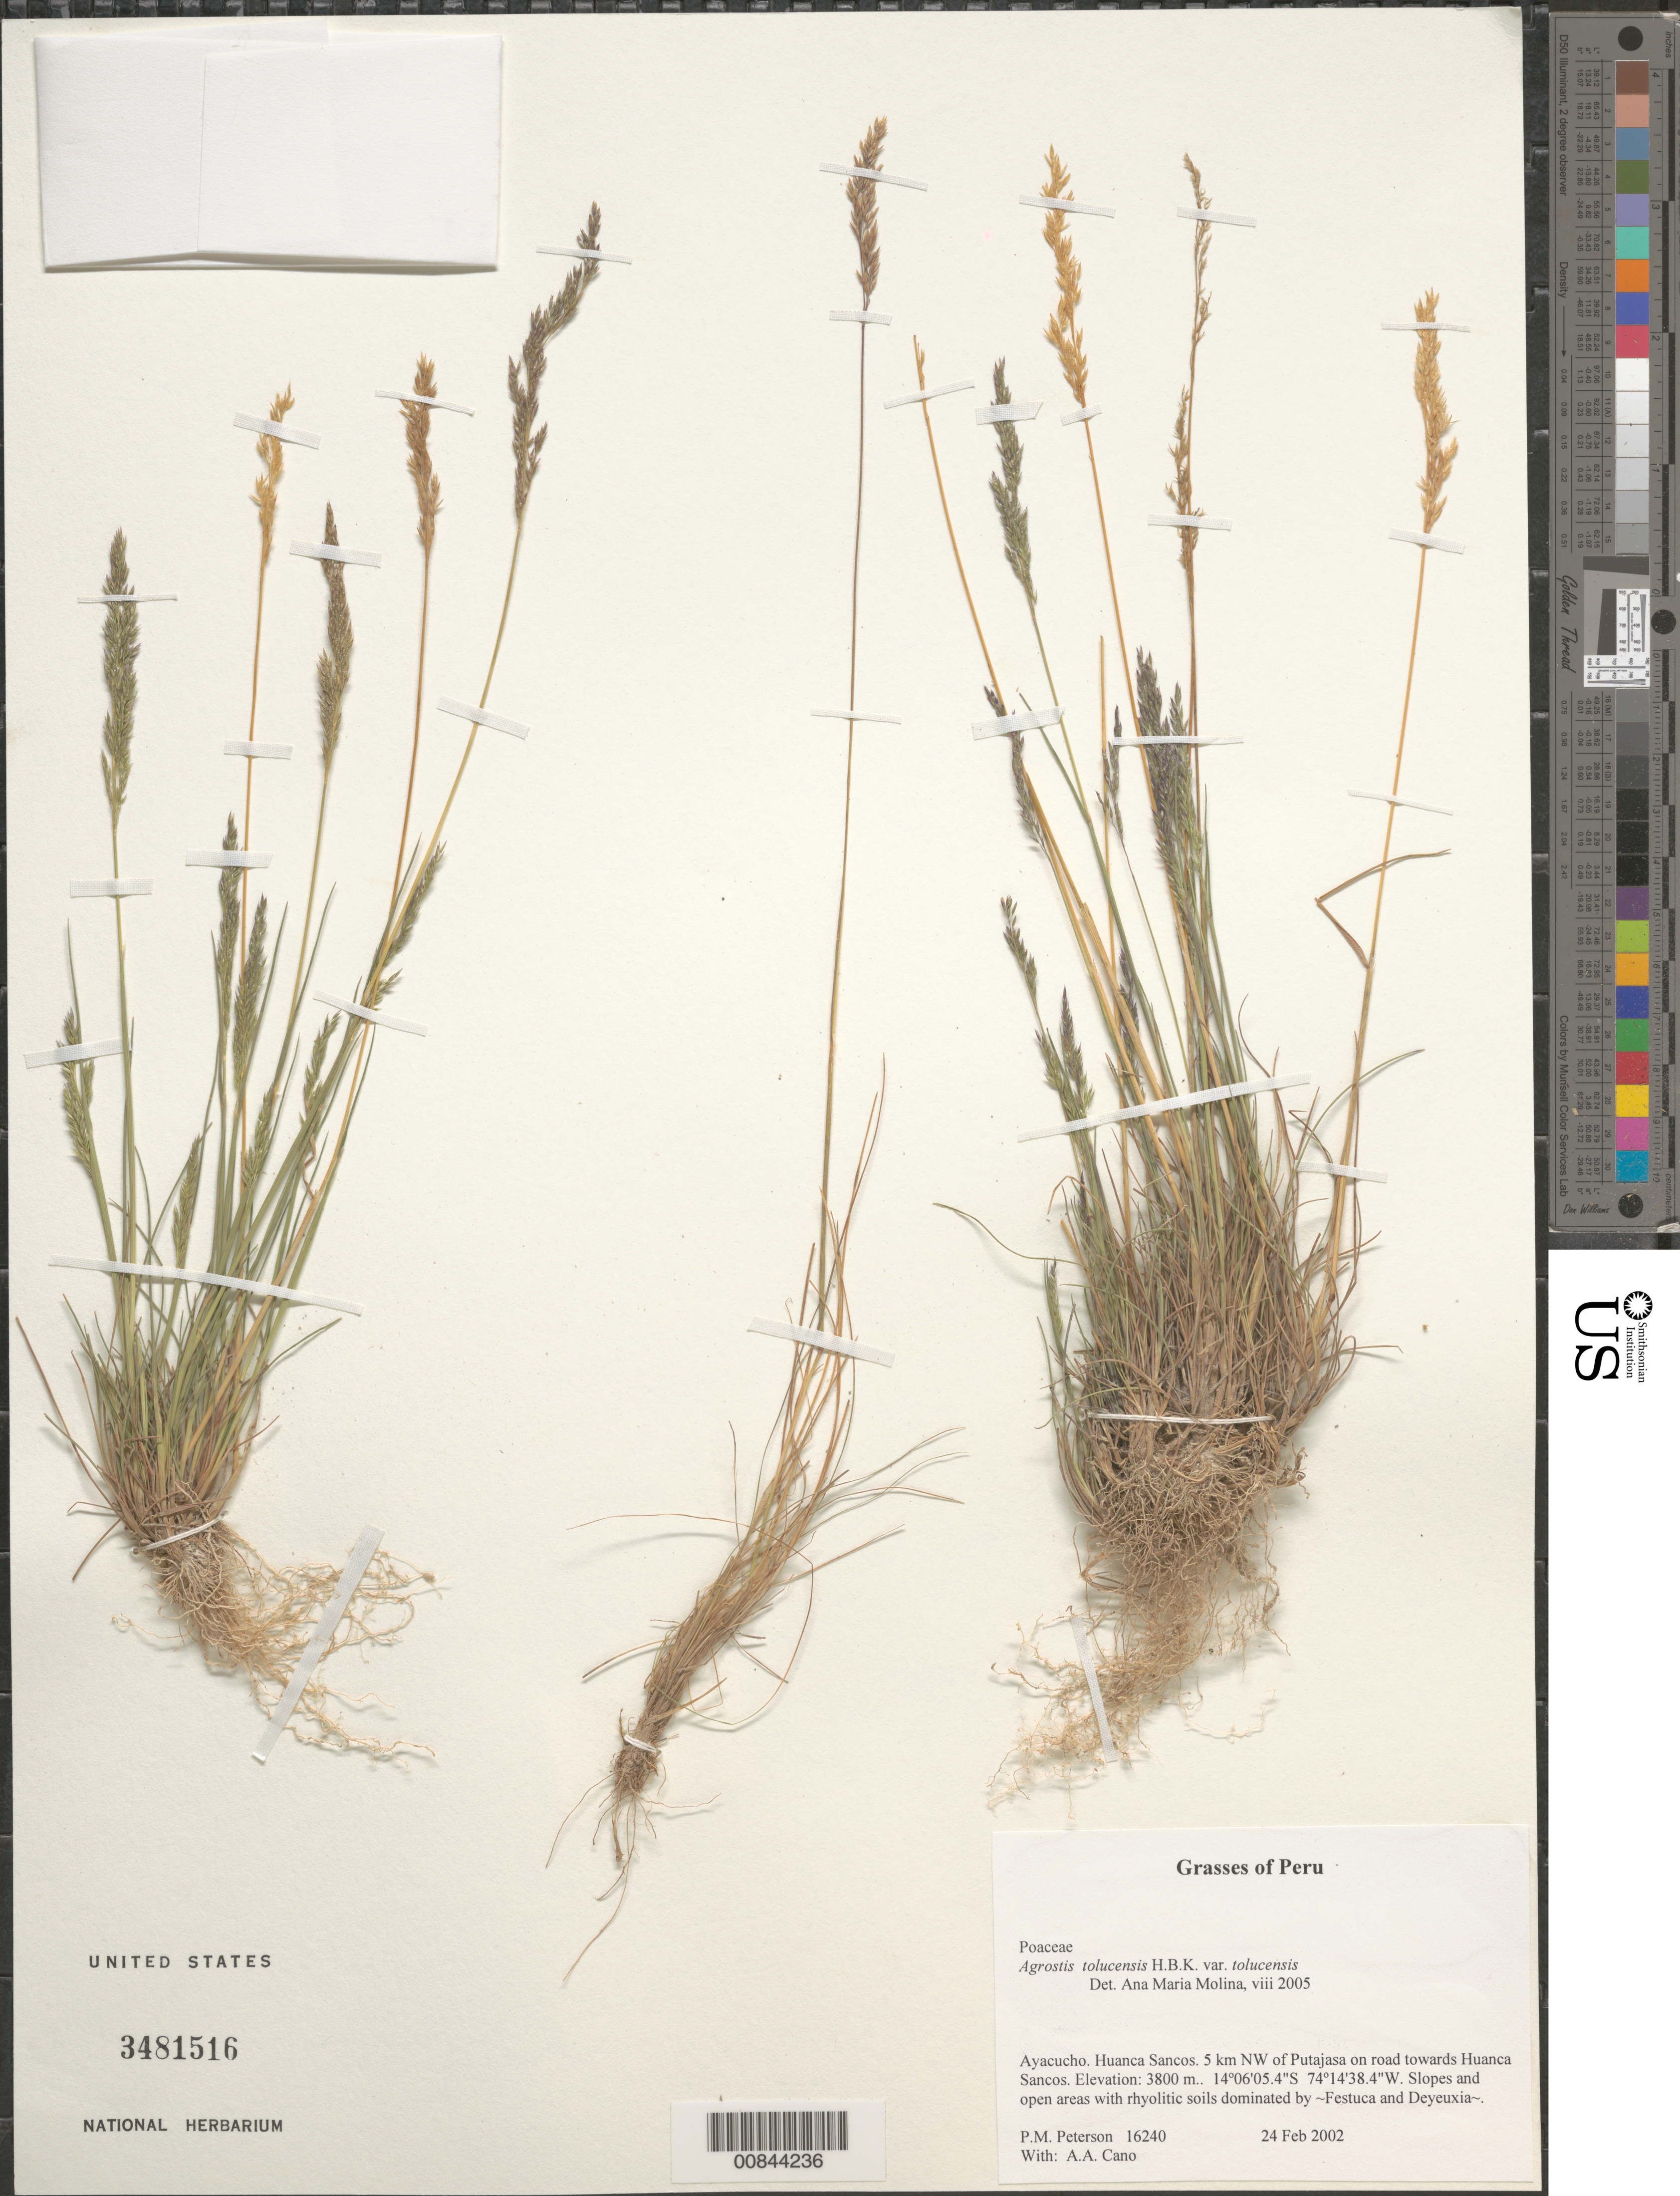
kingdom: Plantae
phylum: Tracheophyta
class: Liliopsida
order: Poales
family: Poaceae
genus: Agrostis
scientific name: Agrostis tolucensis var. tolucensis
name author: Kunth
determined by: Molina, Ana M. de R.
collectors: P. M. Peterson, A. Cano, M. I. La Torre, A. Ramírez & D. Susanibar Cruz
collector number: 16240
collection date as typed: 24 Feb 2002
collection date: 2002-02-24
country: Peru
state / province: Ayacucho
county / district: Huanca Sancos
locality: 5 km NW of Putajasa on road towards Huanca Sancos.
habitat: Slopes and open areas with rhyolitic soils dominated by ~Festuca and Deyeuxia~.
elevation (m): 3800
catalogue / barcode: US 3481516